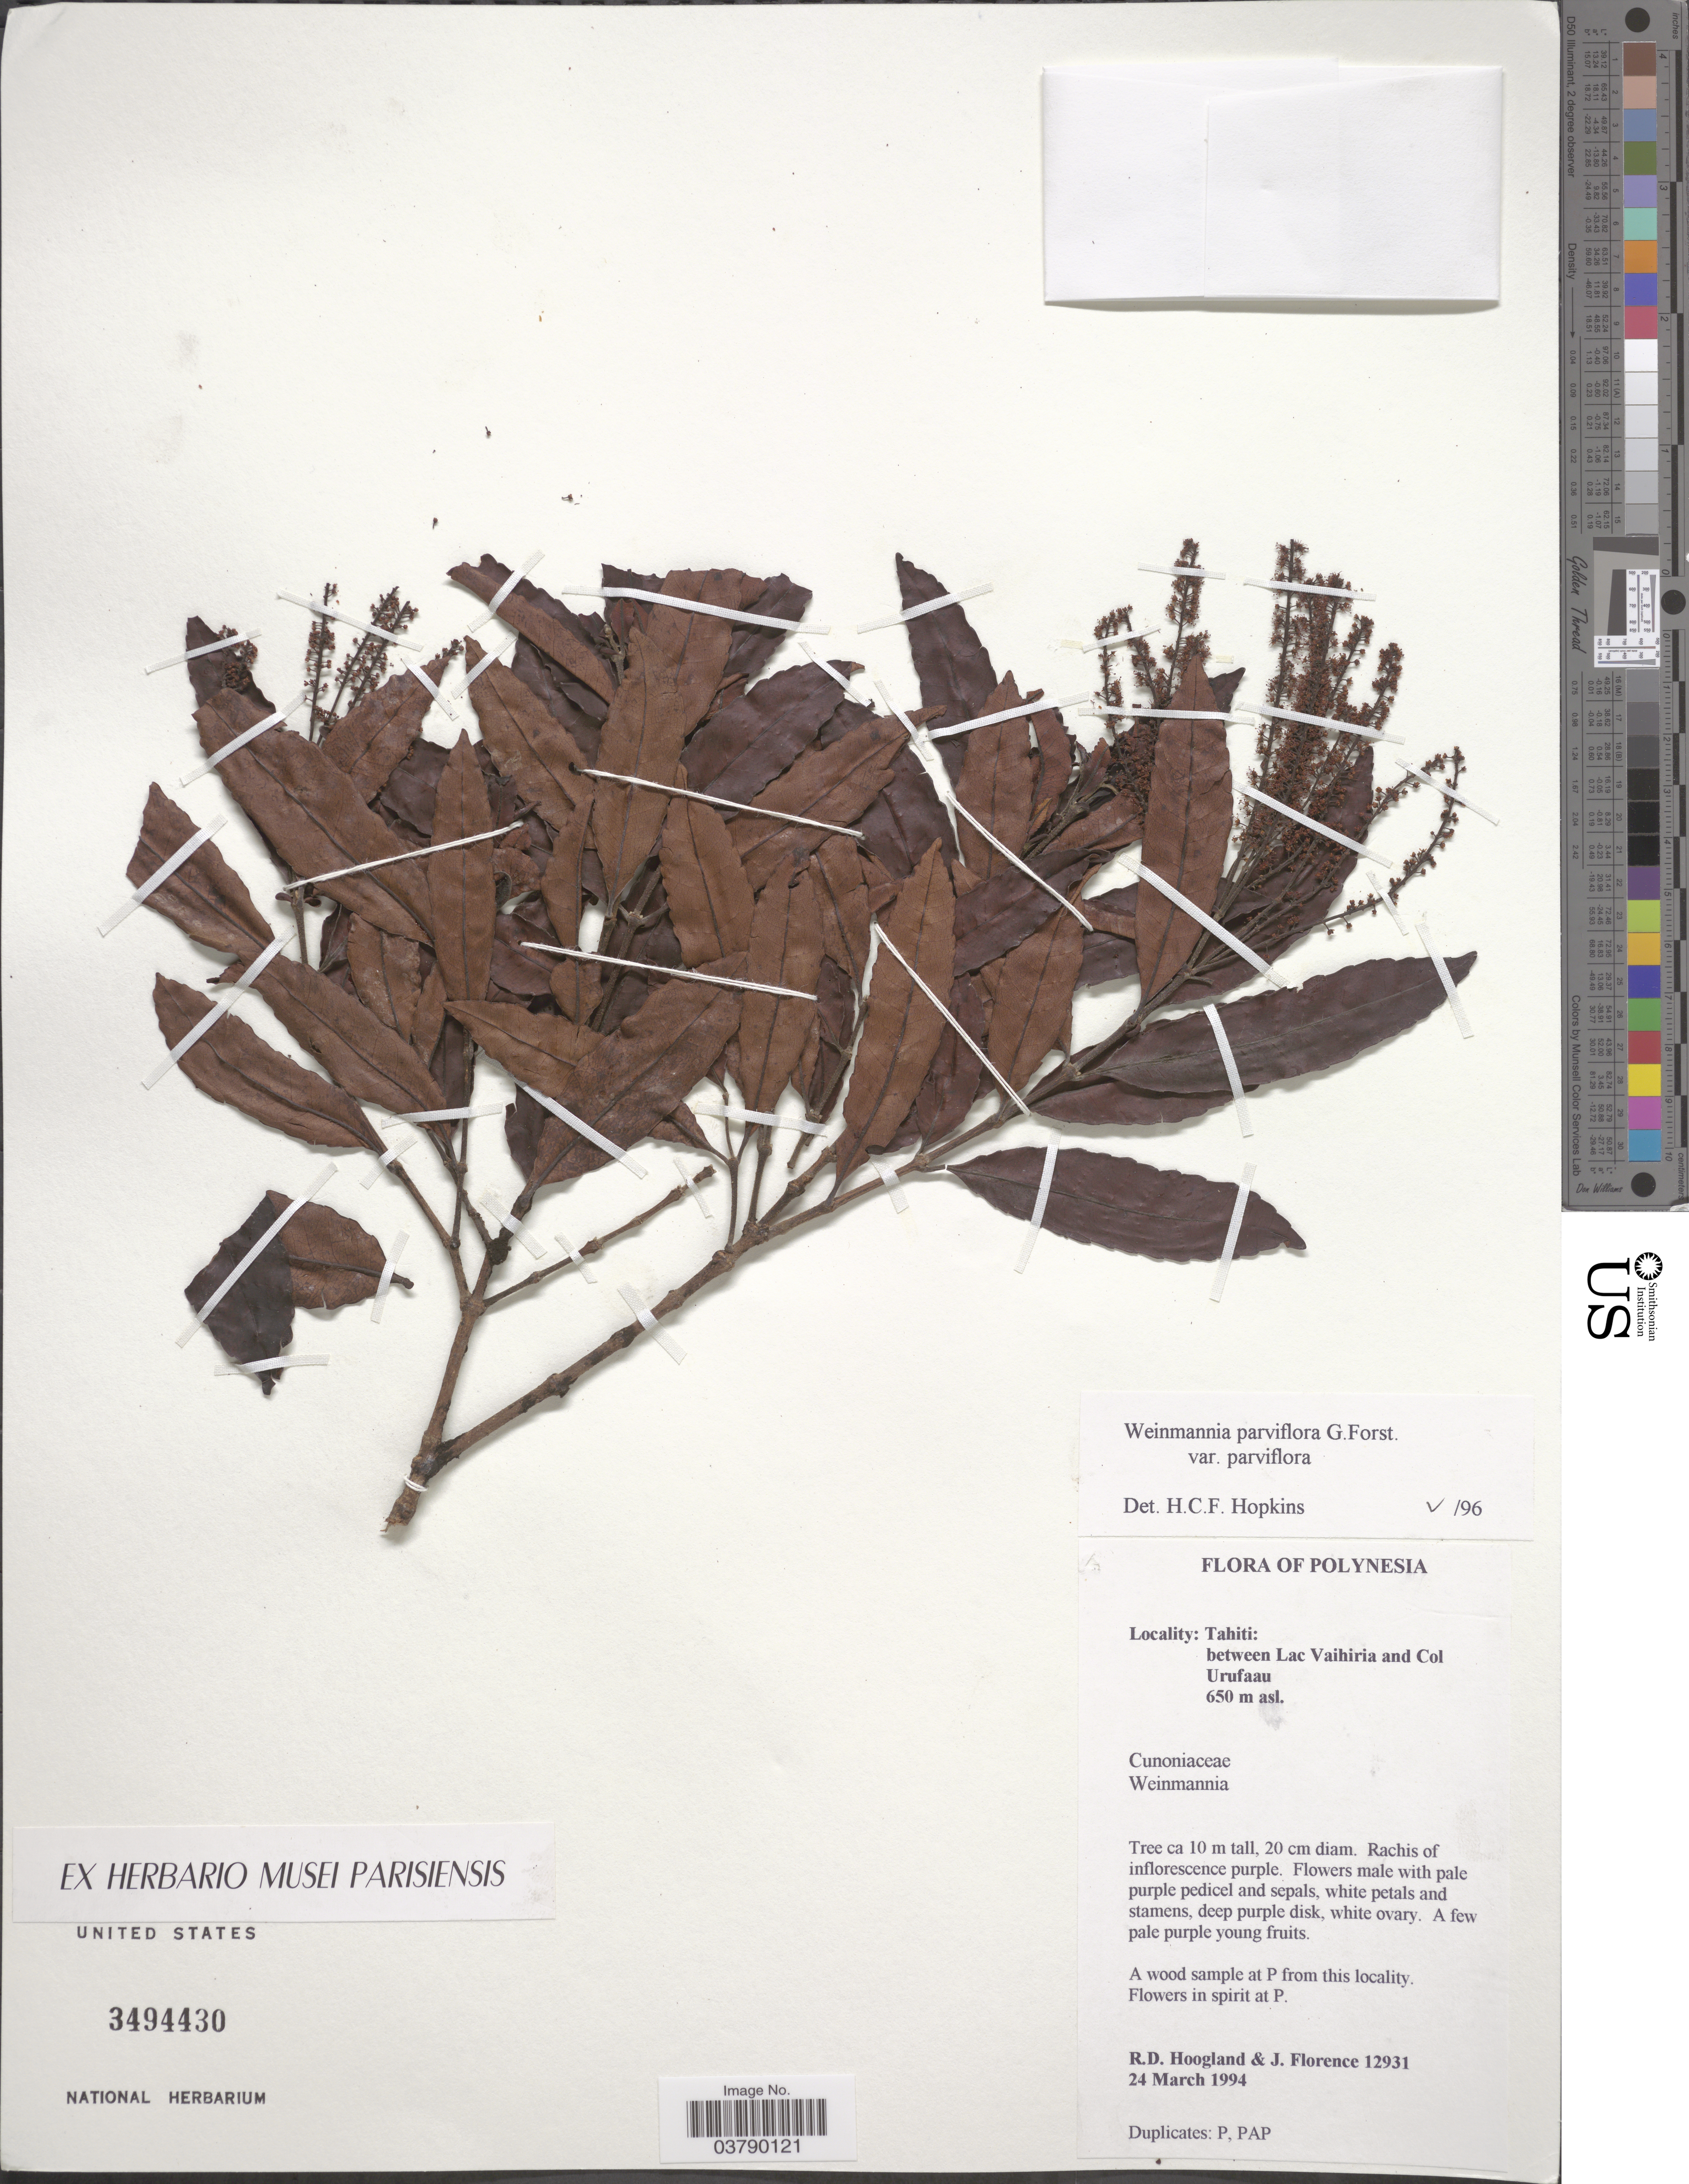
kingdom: Plantae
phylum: Tracheophyta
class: Magnoliopsida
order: Oxalidales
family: Cunoniaceae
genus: Pterophylla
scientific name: Pterophylla parviflora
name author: (G. Forst.) Pillon & H.C. Hopkins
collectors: R. D. Hoogland & J. Florence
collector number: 12931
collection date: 1994-03-24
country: French Polynesia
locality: Tahiti: between Lac Vaihiria and Col Urufaau.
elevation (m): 650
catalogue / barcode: US 3494430